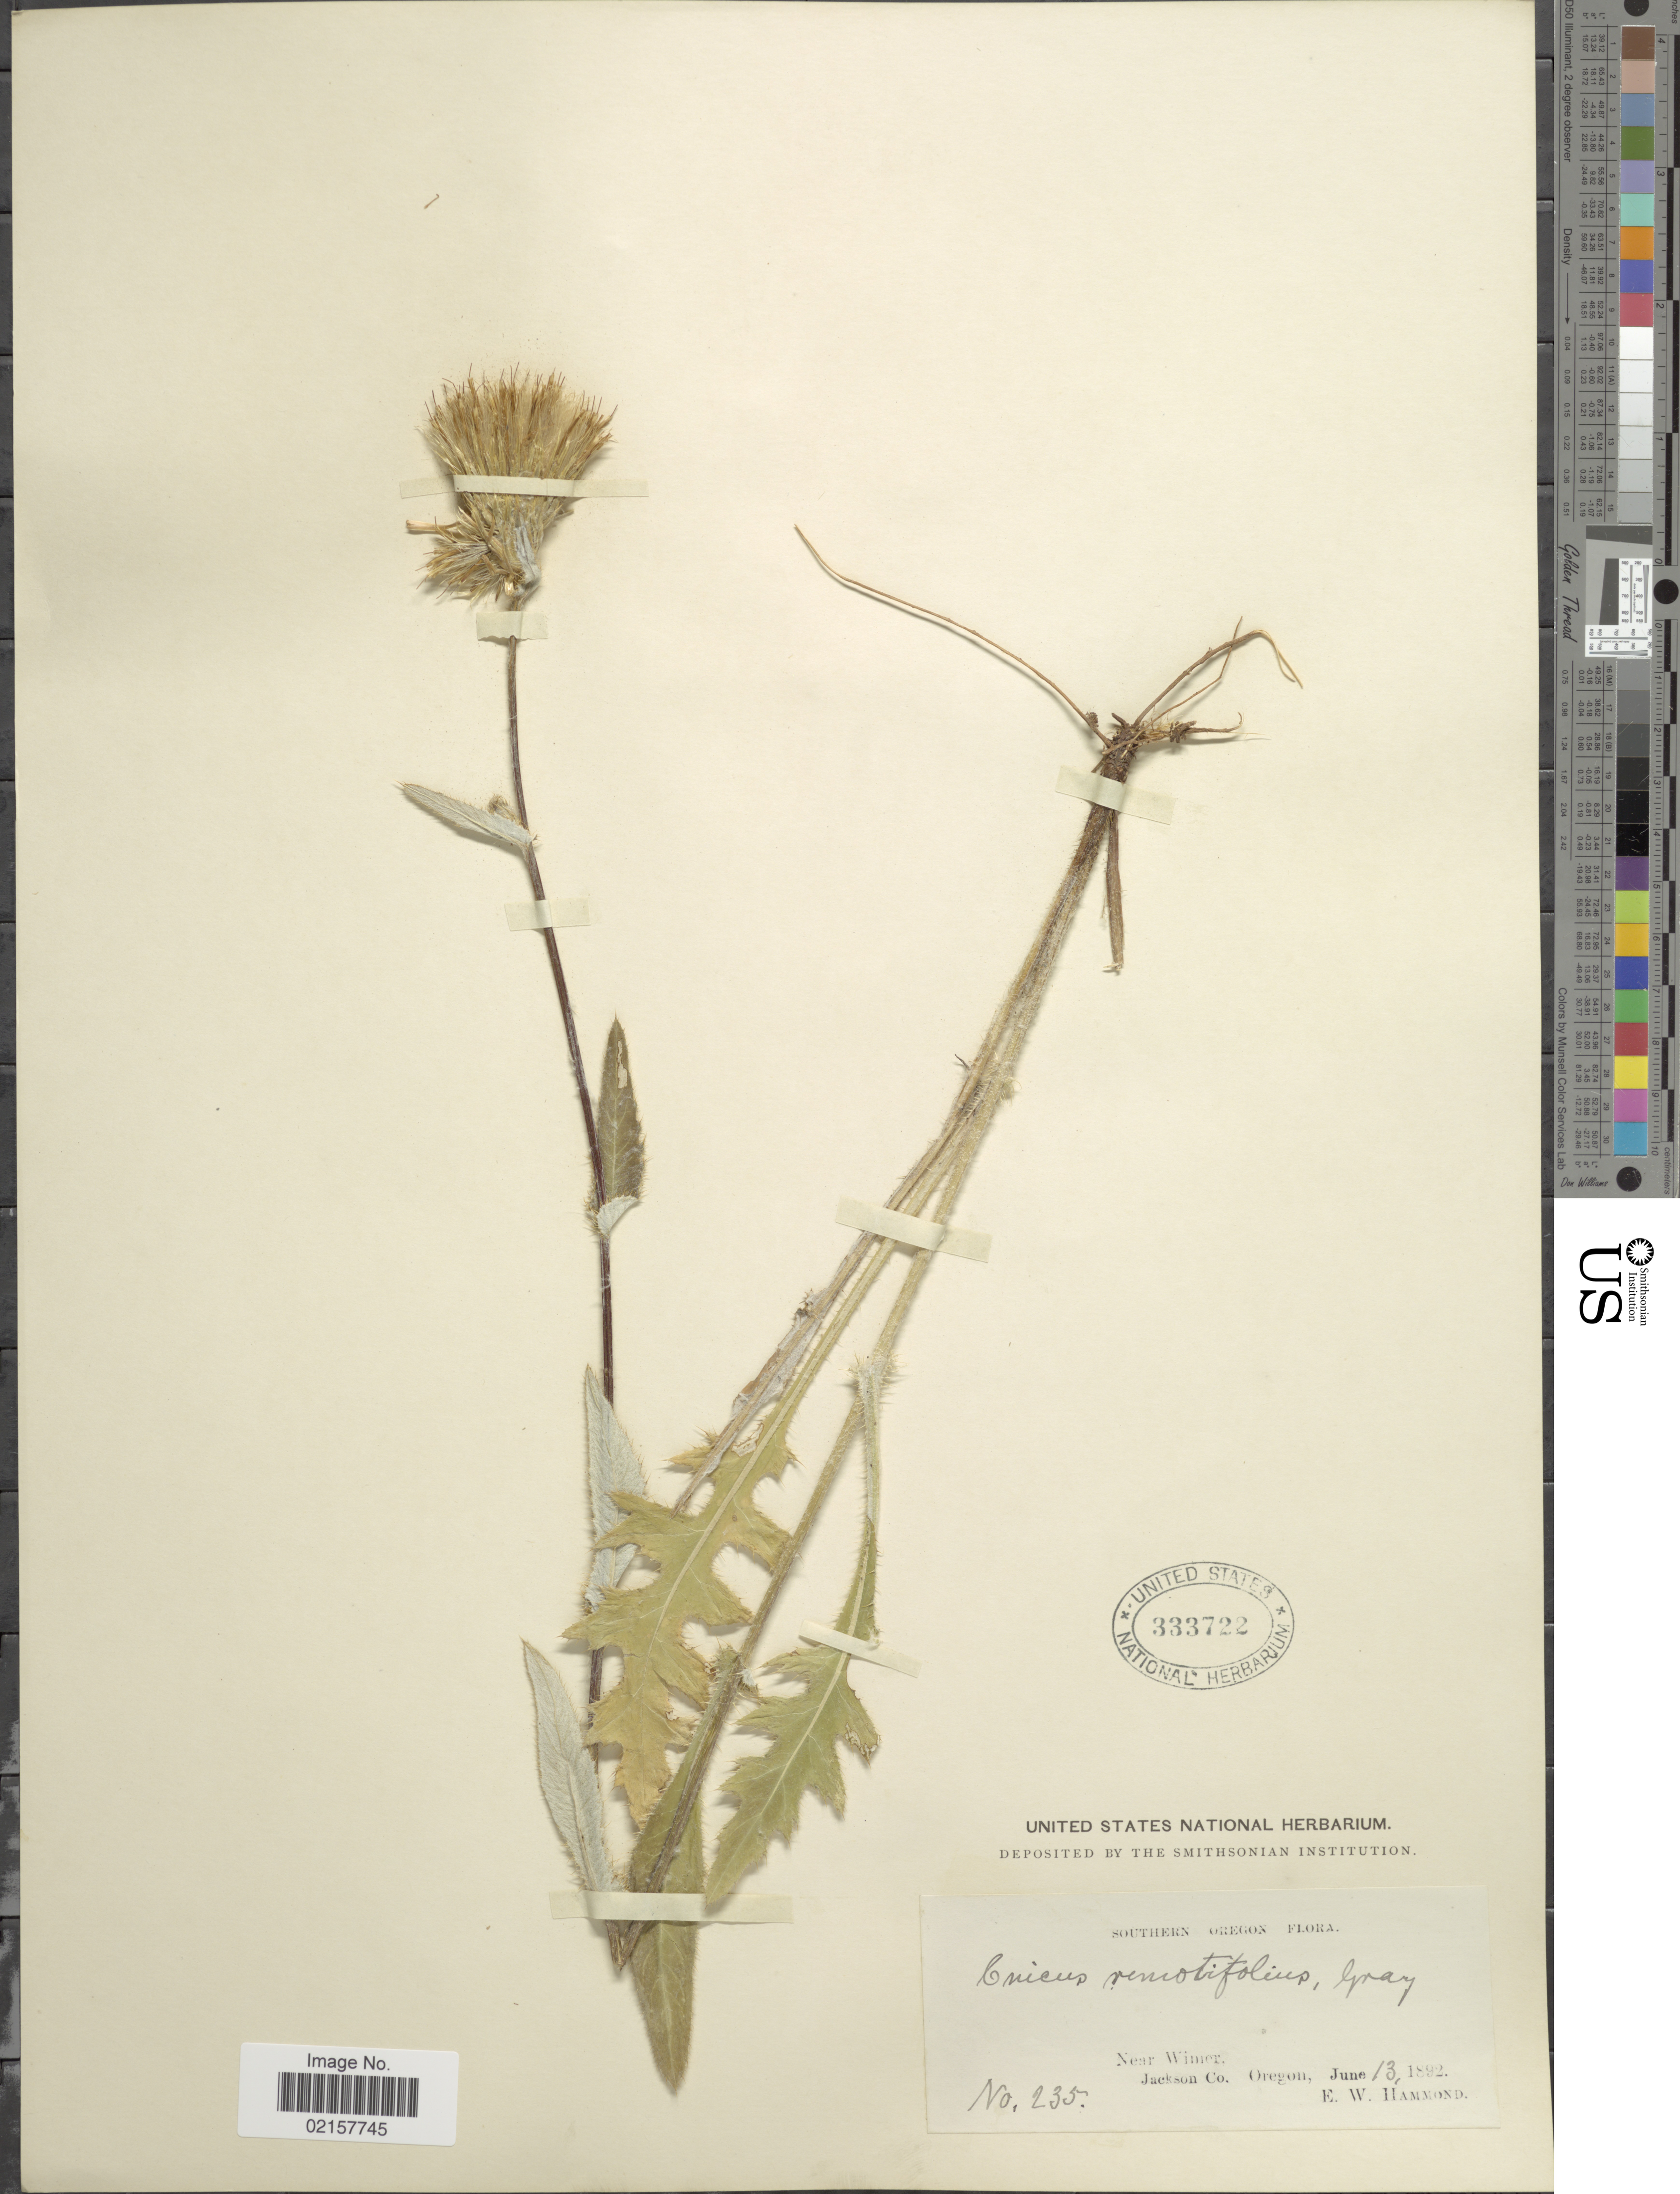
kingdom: Plantae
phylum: Tracheophyta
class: Magnoliopsida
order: Asterales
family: Asteraceae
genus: Cirsium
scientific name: Cirsium remotifolium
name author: (Hook.) DC.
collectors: E. Hammond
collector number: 235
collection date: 1892-06-13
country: United States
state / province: Oregon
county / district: Jackson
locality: Southern Oregon, near Wimer, Jackson Co.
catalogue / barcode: US 333722